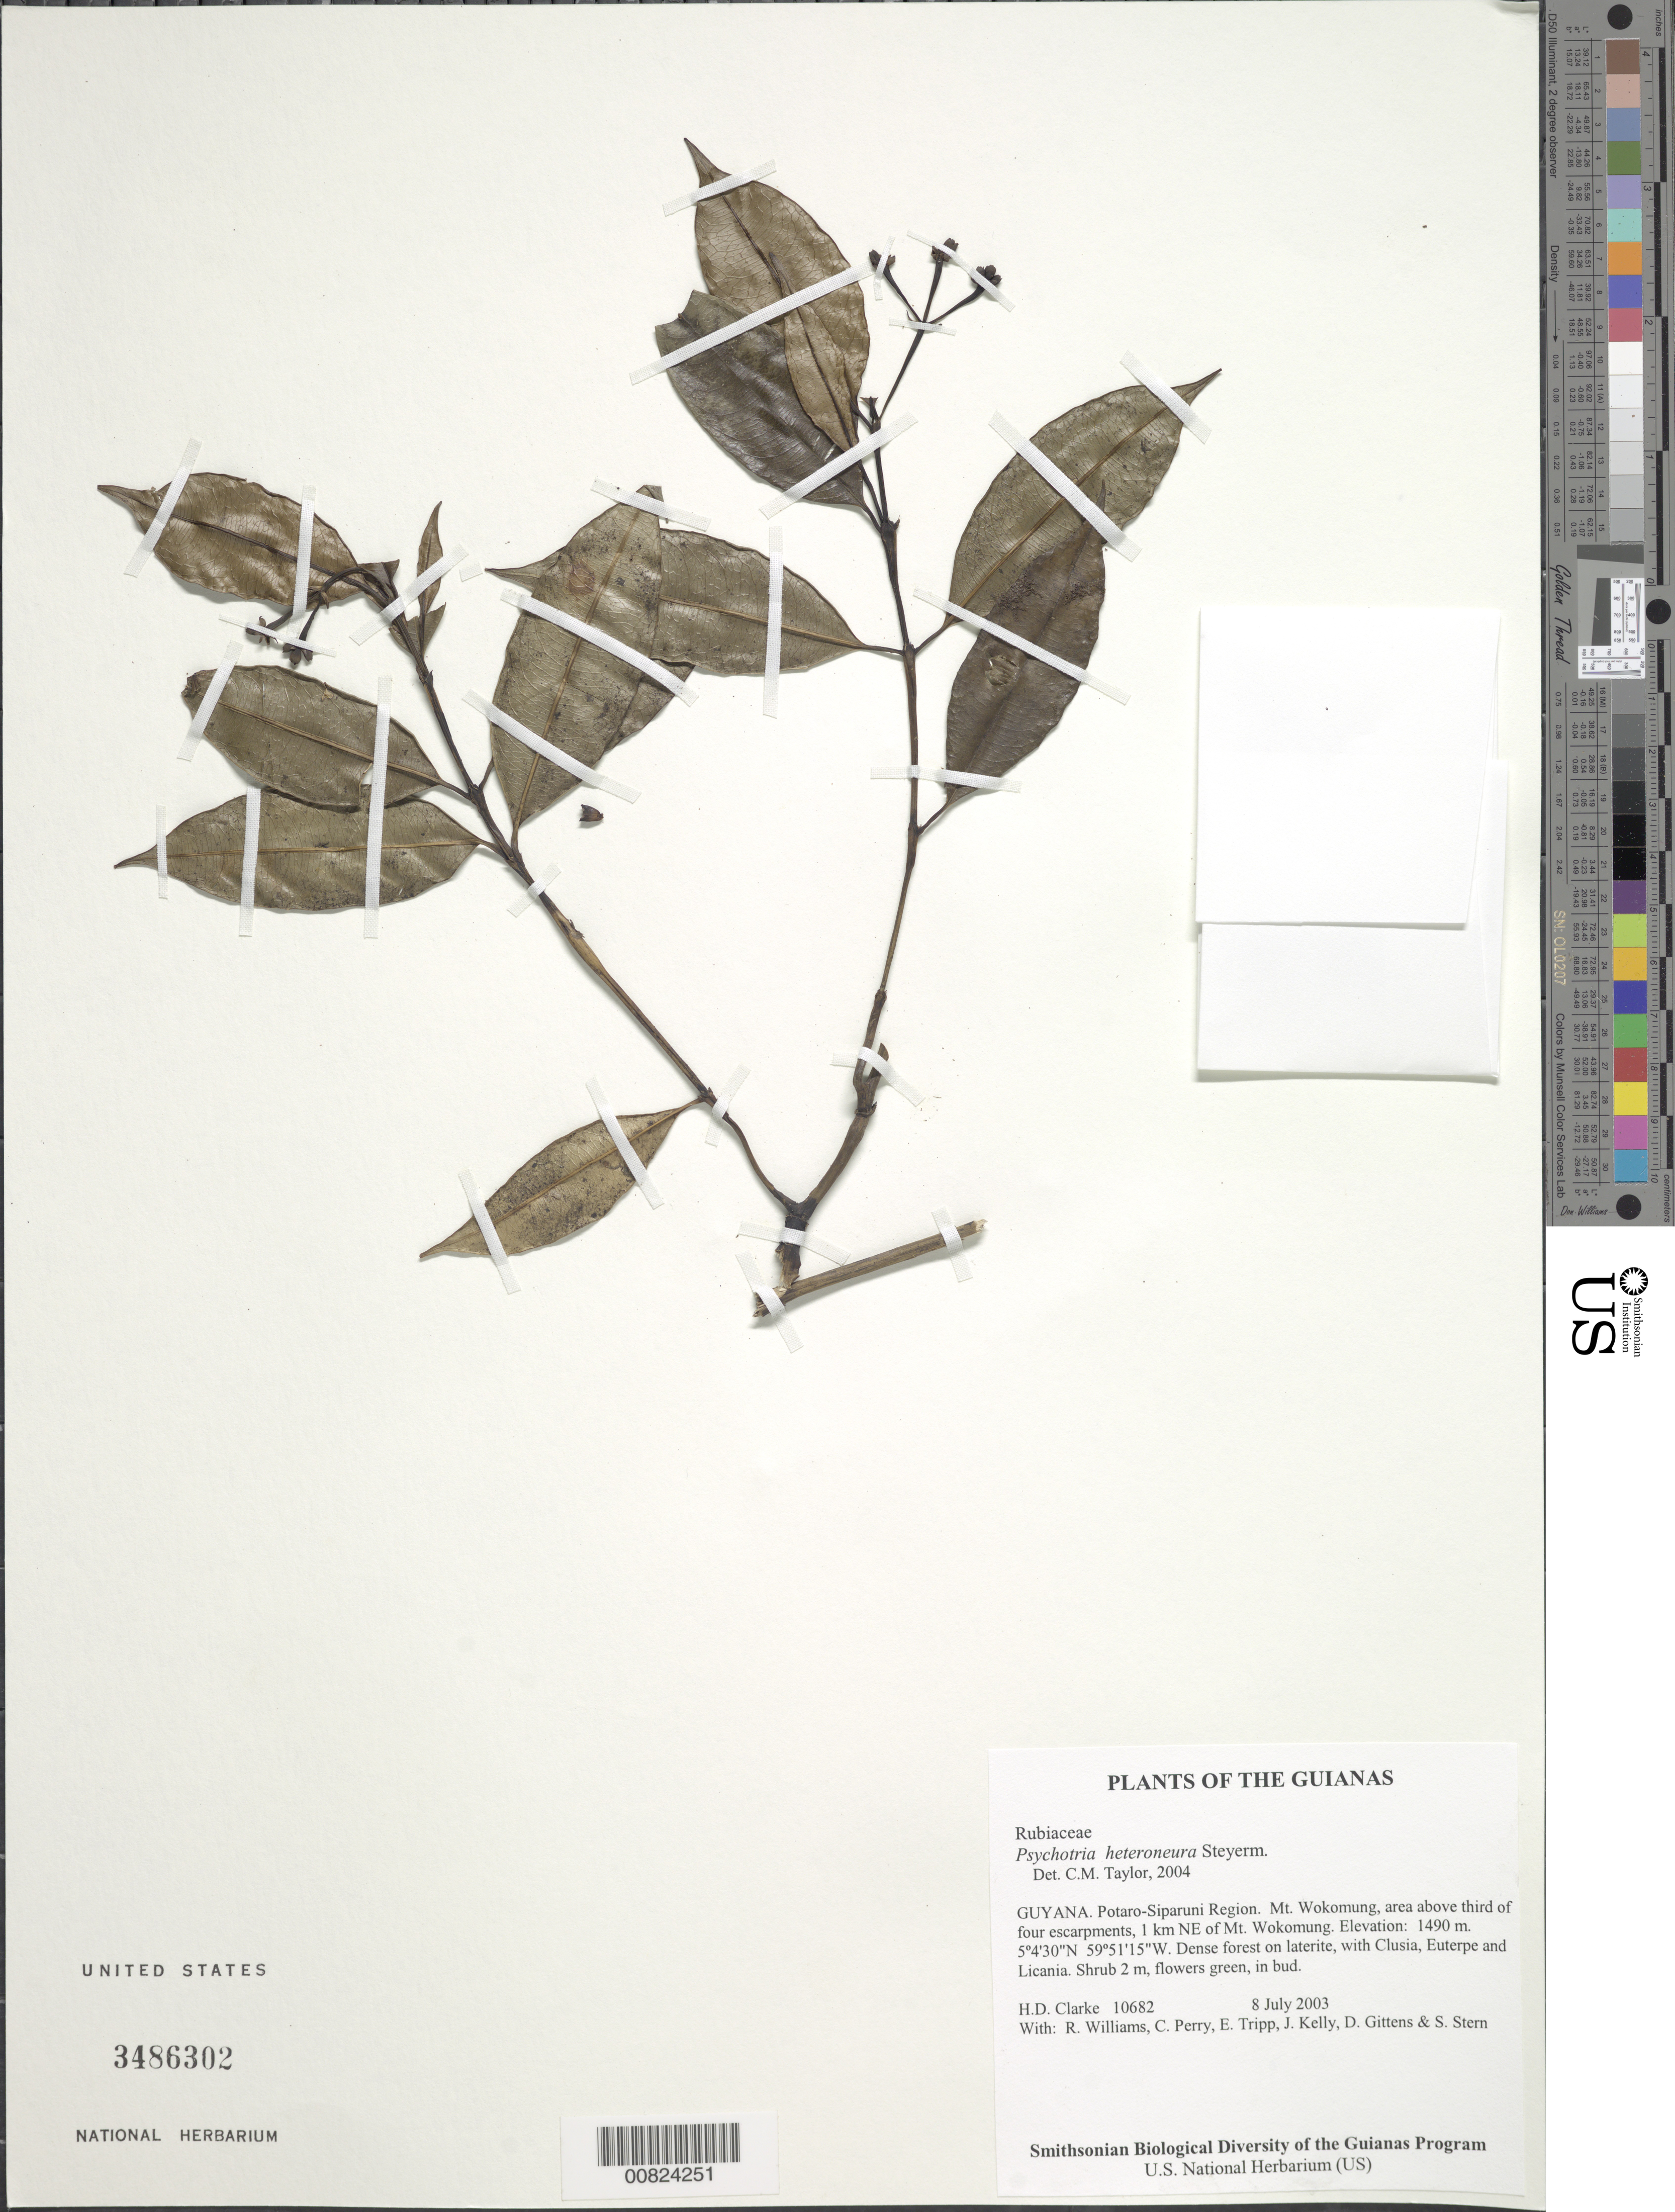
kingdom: Plantae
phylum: Tracheophyta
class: Magnoliopsida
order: Gentianales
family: Rubiaceae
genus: Psychotria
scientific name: Psychotria heteroneura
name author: Steyerm.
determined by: Taylor, Charlotte M.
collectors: H. D. Clarke, R. Williams, C. Perry, E. Tripp, J. Kelly, D. Gittens & S. R. Stern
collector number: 10682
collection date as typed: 8 July 2003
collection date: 2003-07-08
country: Guyana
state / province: Potaro-Siparuni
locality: Mt. Wokomung, area above third of four escarpments, 1 km NE of Mt. Wokomung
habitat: Dense forest on laterite, with Clusia, Euterpe and Licania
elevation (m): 1490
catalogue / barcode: US 3486302